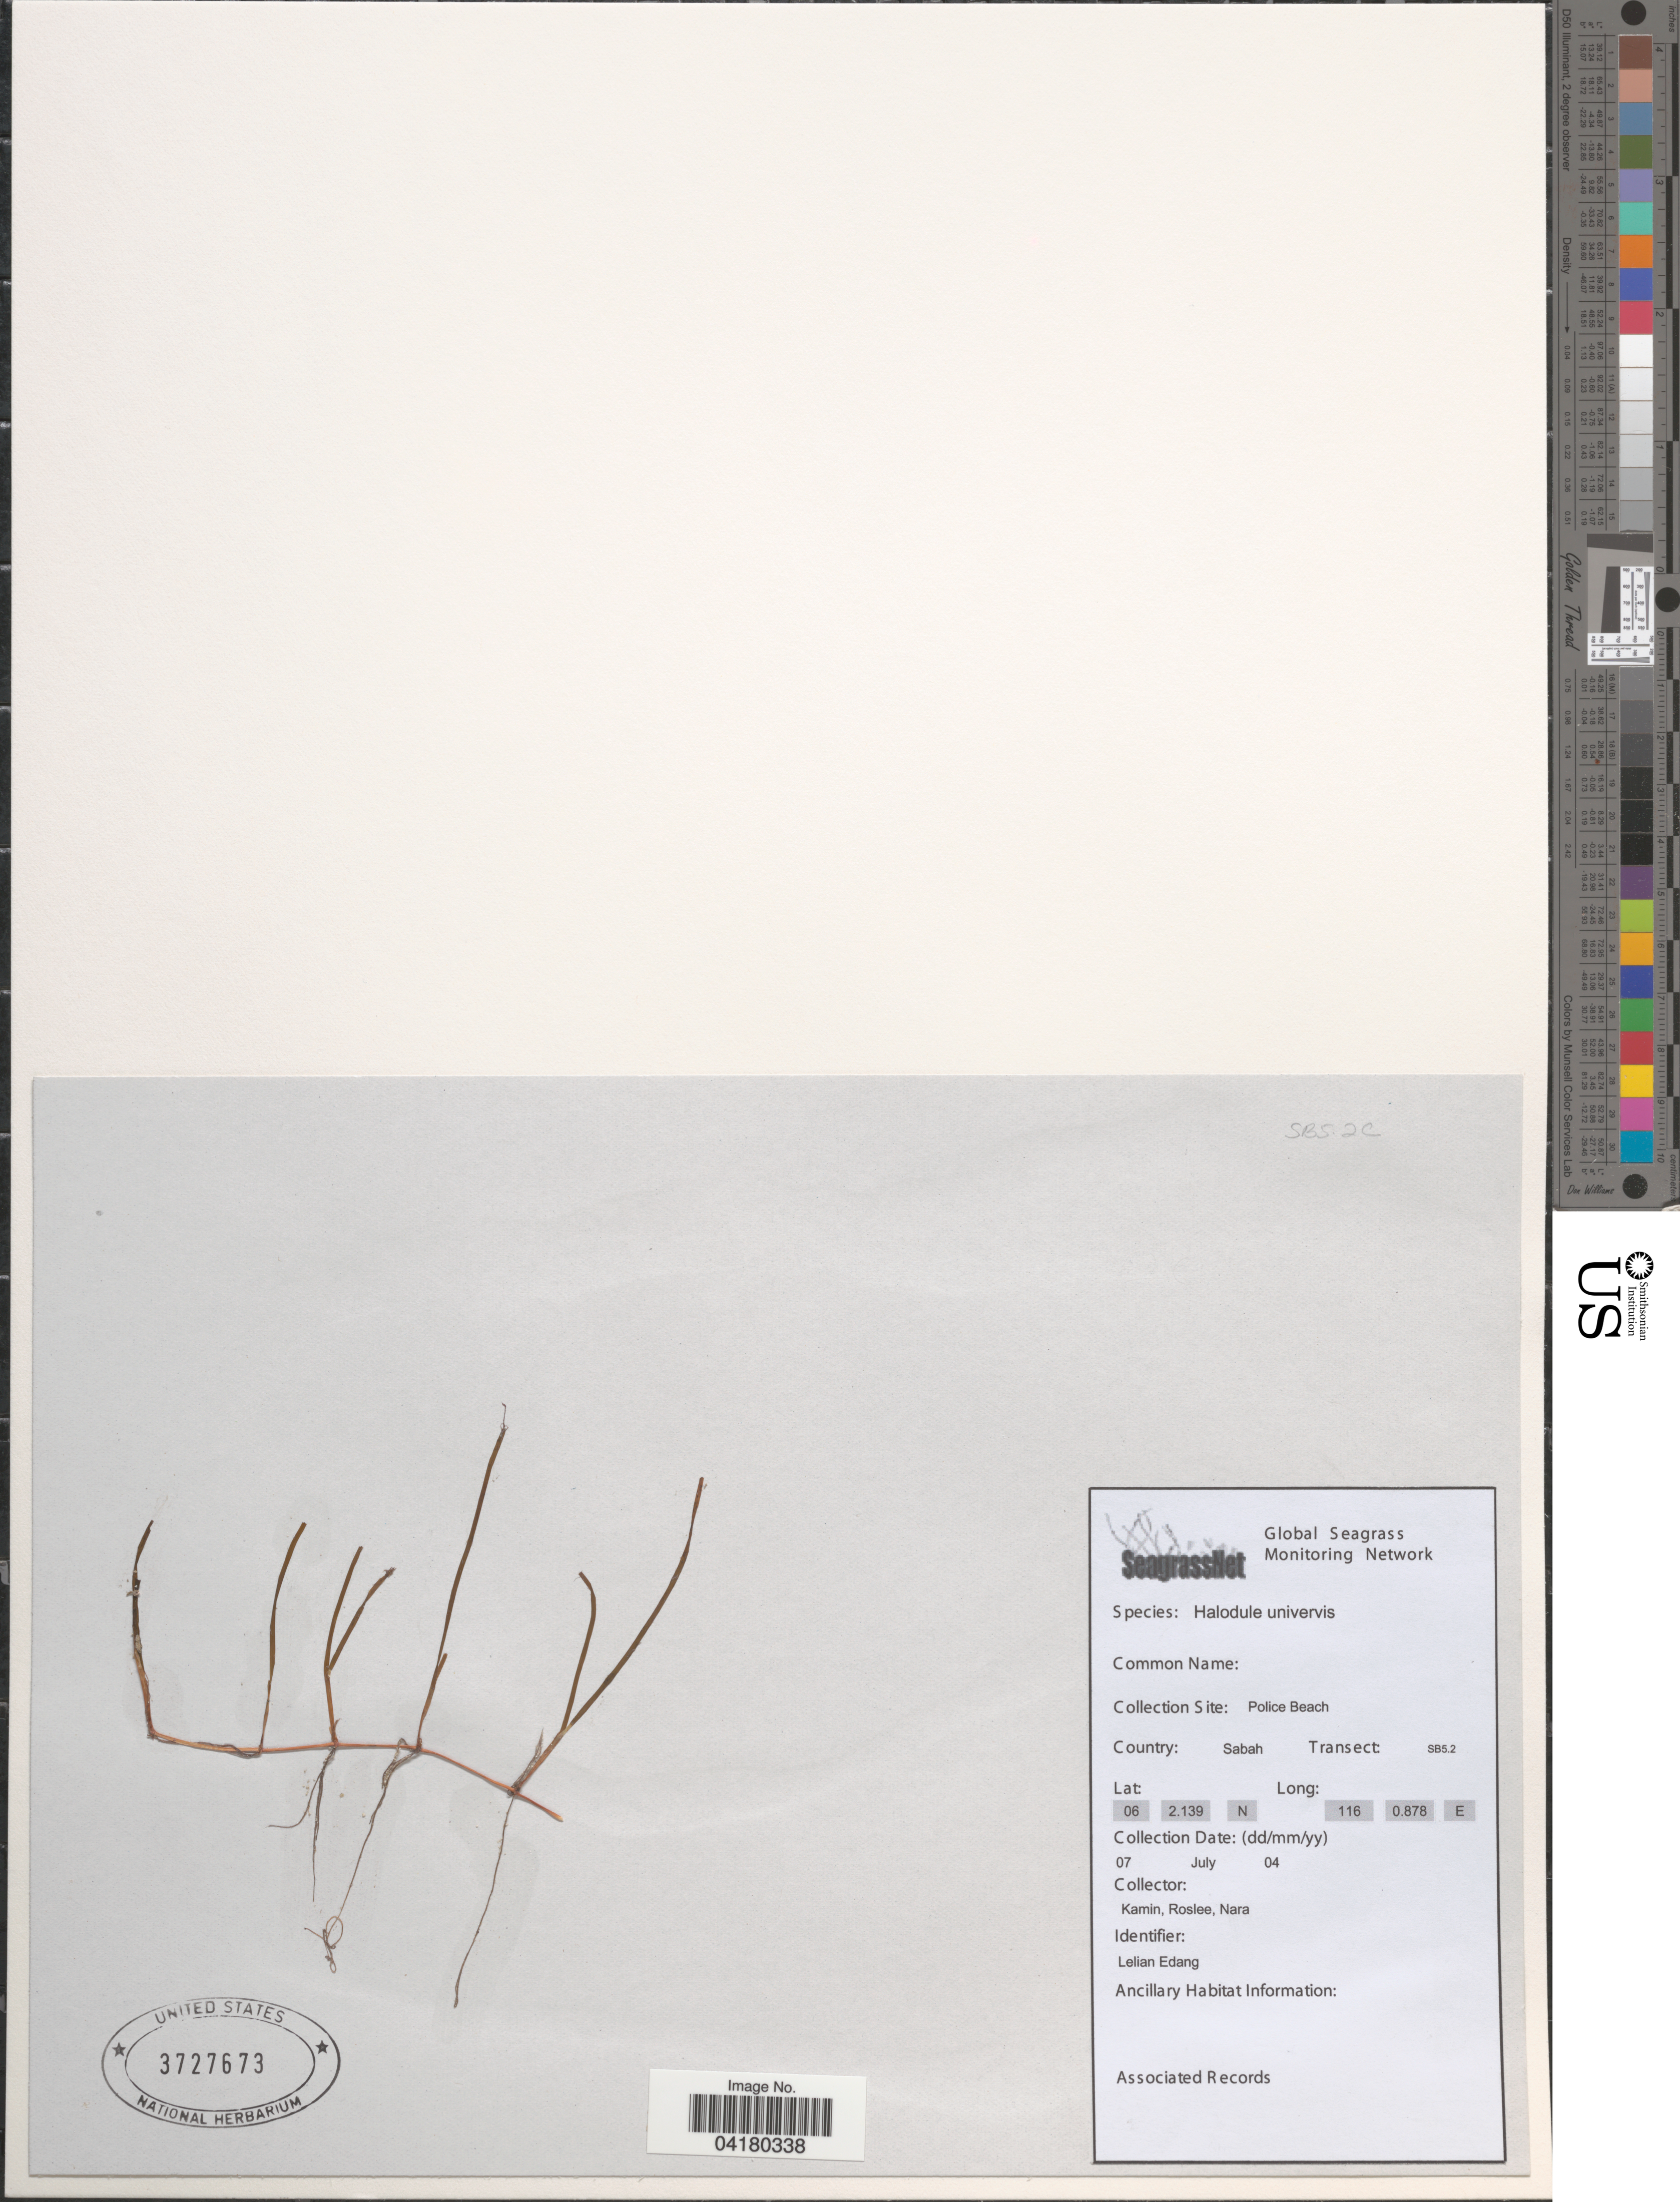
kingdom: Plantae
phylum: Tracheophyta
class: Liliopsida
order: Alismatales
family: Cymodoceaceae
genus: Halodule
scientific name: Halodule uninervis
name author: (Forssk.) Asch.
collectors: Kamin, Roslee & Nara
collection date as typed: Transcribed d/m/y: 7/7/4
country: Malaysia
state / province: Sabah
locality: Police Beach. Transect: SB5.2.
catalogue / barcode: US 3727673